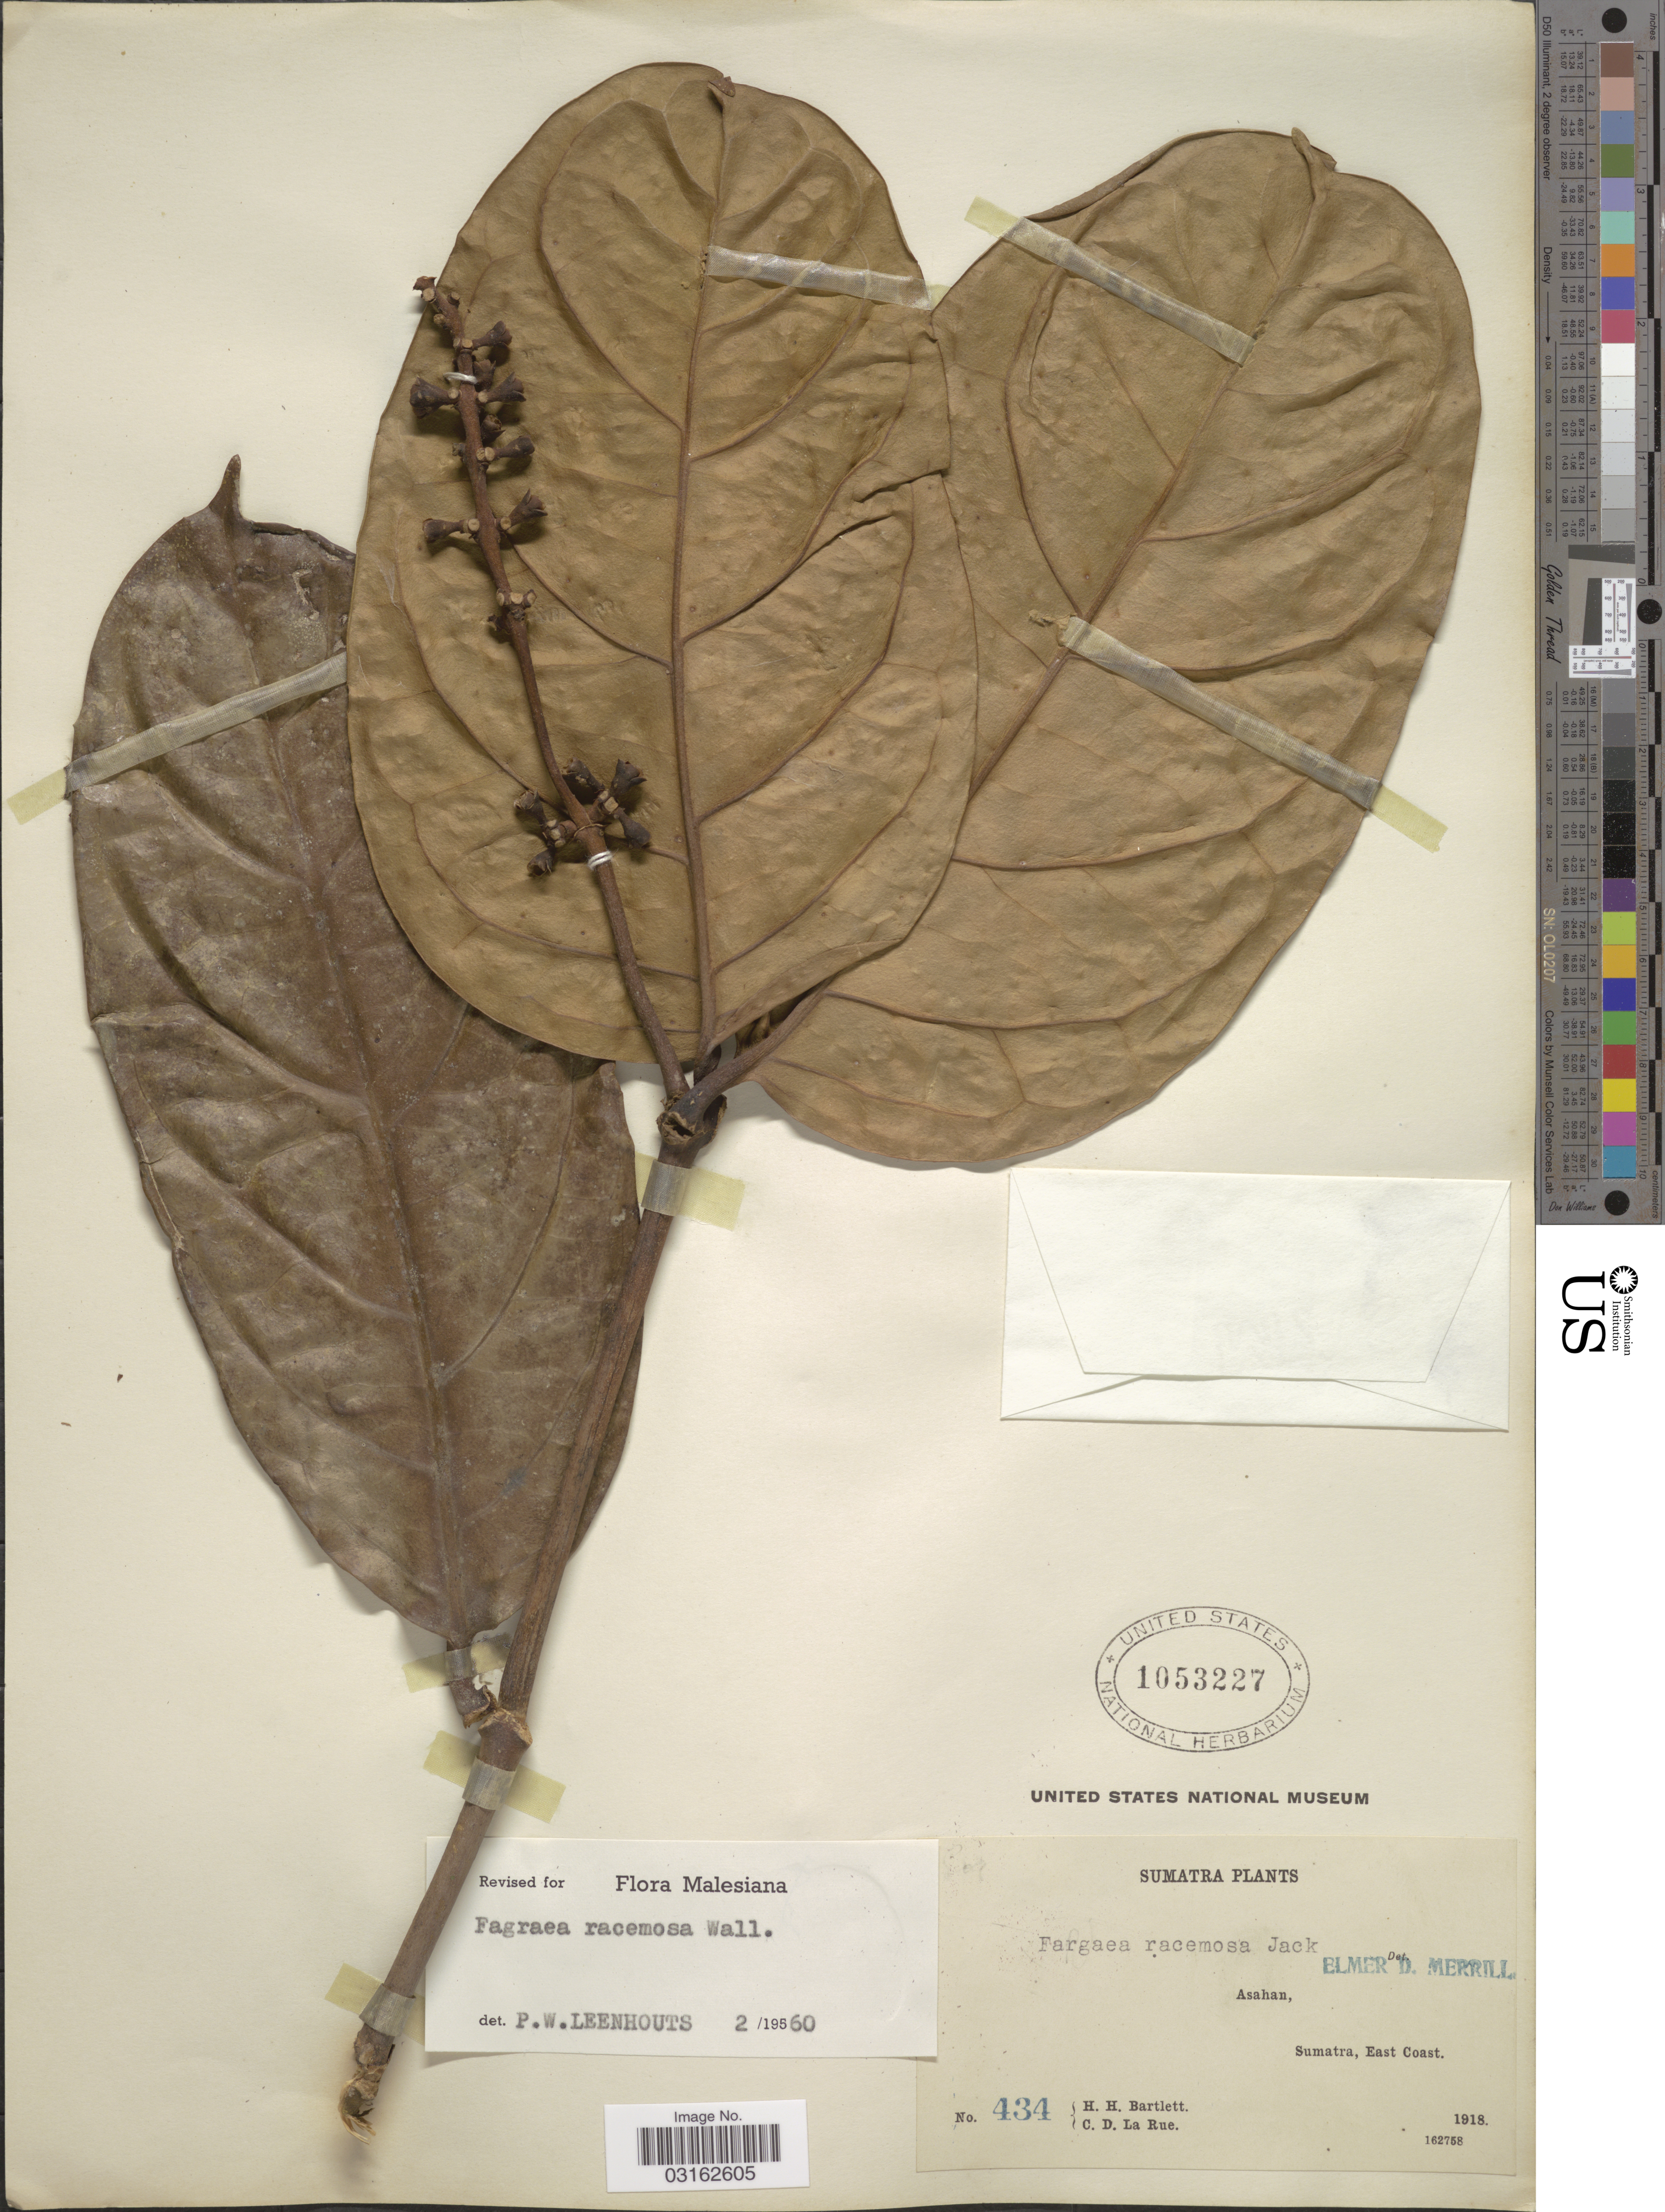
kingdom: Plantae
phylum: Tracheophyta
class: Magnoliopsida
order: Gentianales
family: Gentianaceae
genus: Fagraea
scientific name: Fagraea racemosa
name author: Jack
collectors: H. H. Bartlett & C. La Rue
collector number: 434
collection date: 1918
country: Indonesia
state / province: Sumatra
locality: Asahan, East Coast.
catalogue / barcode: US 1053227